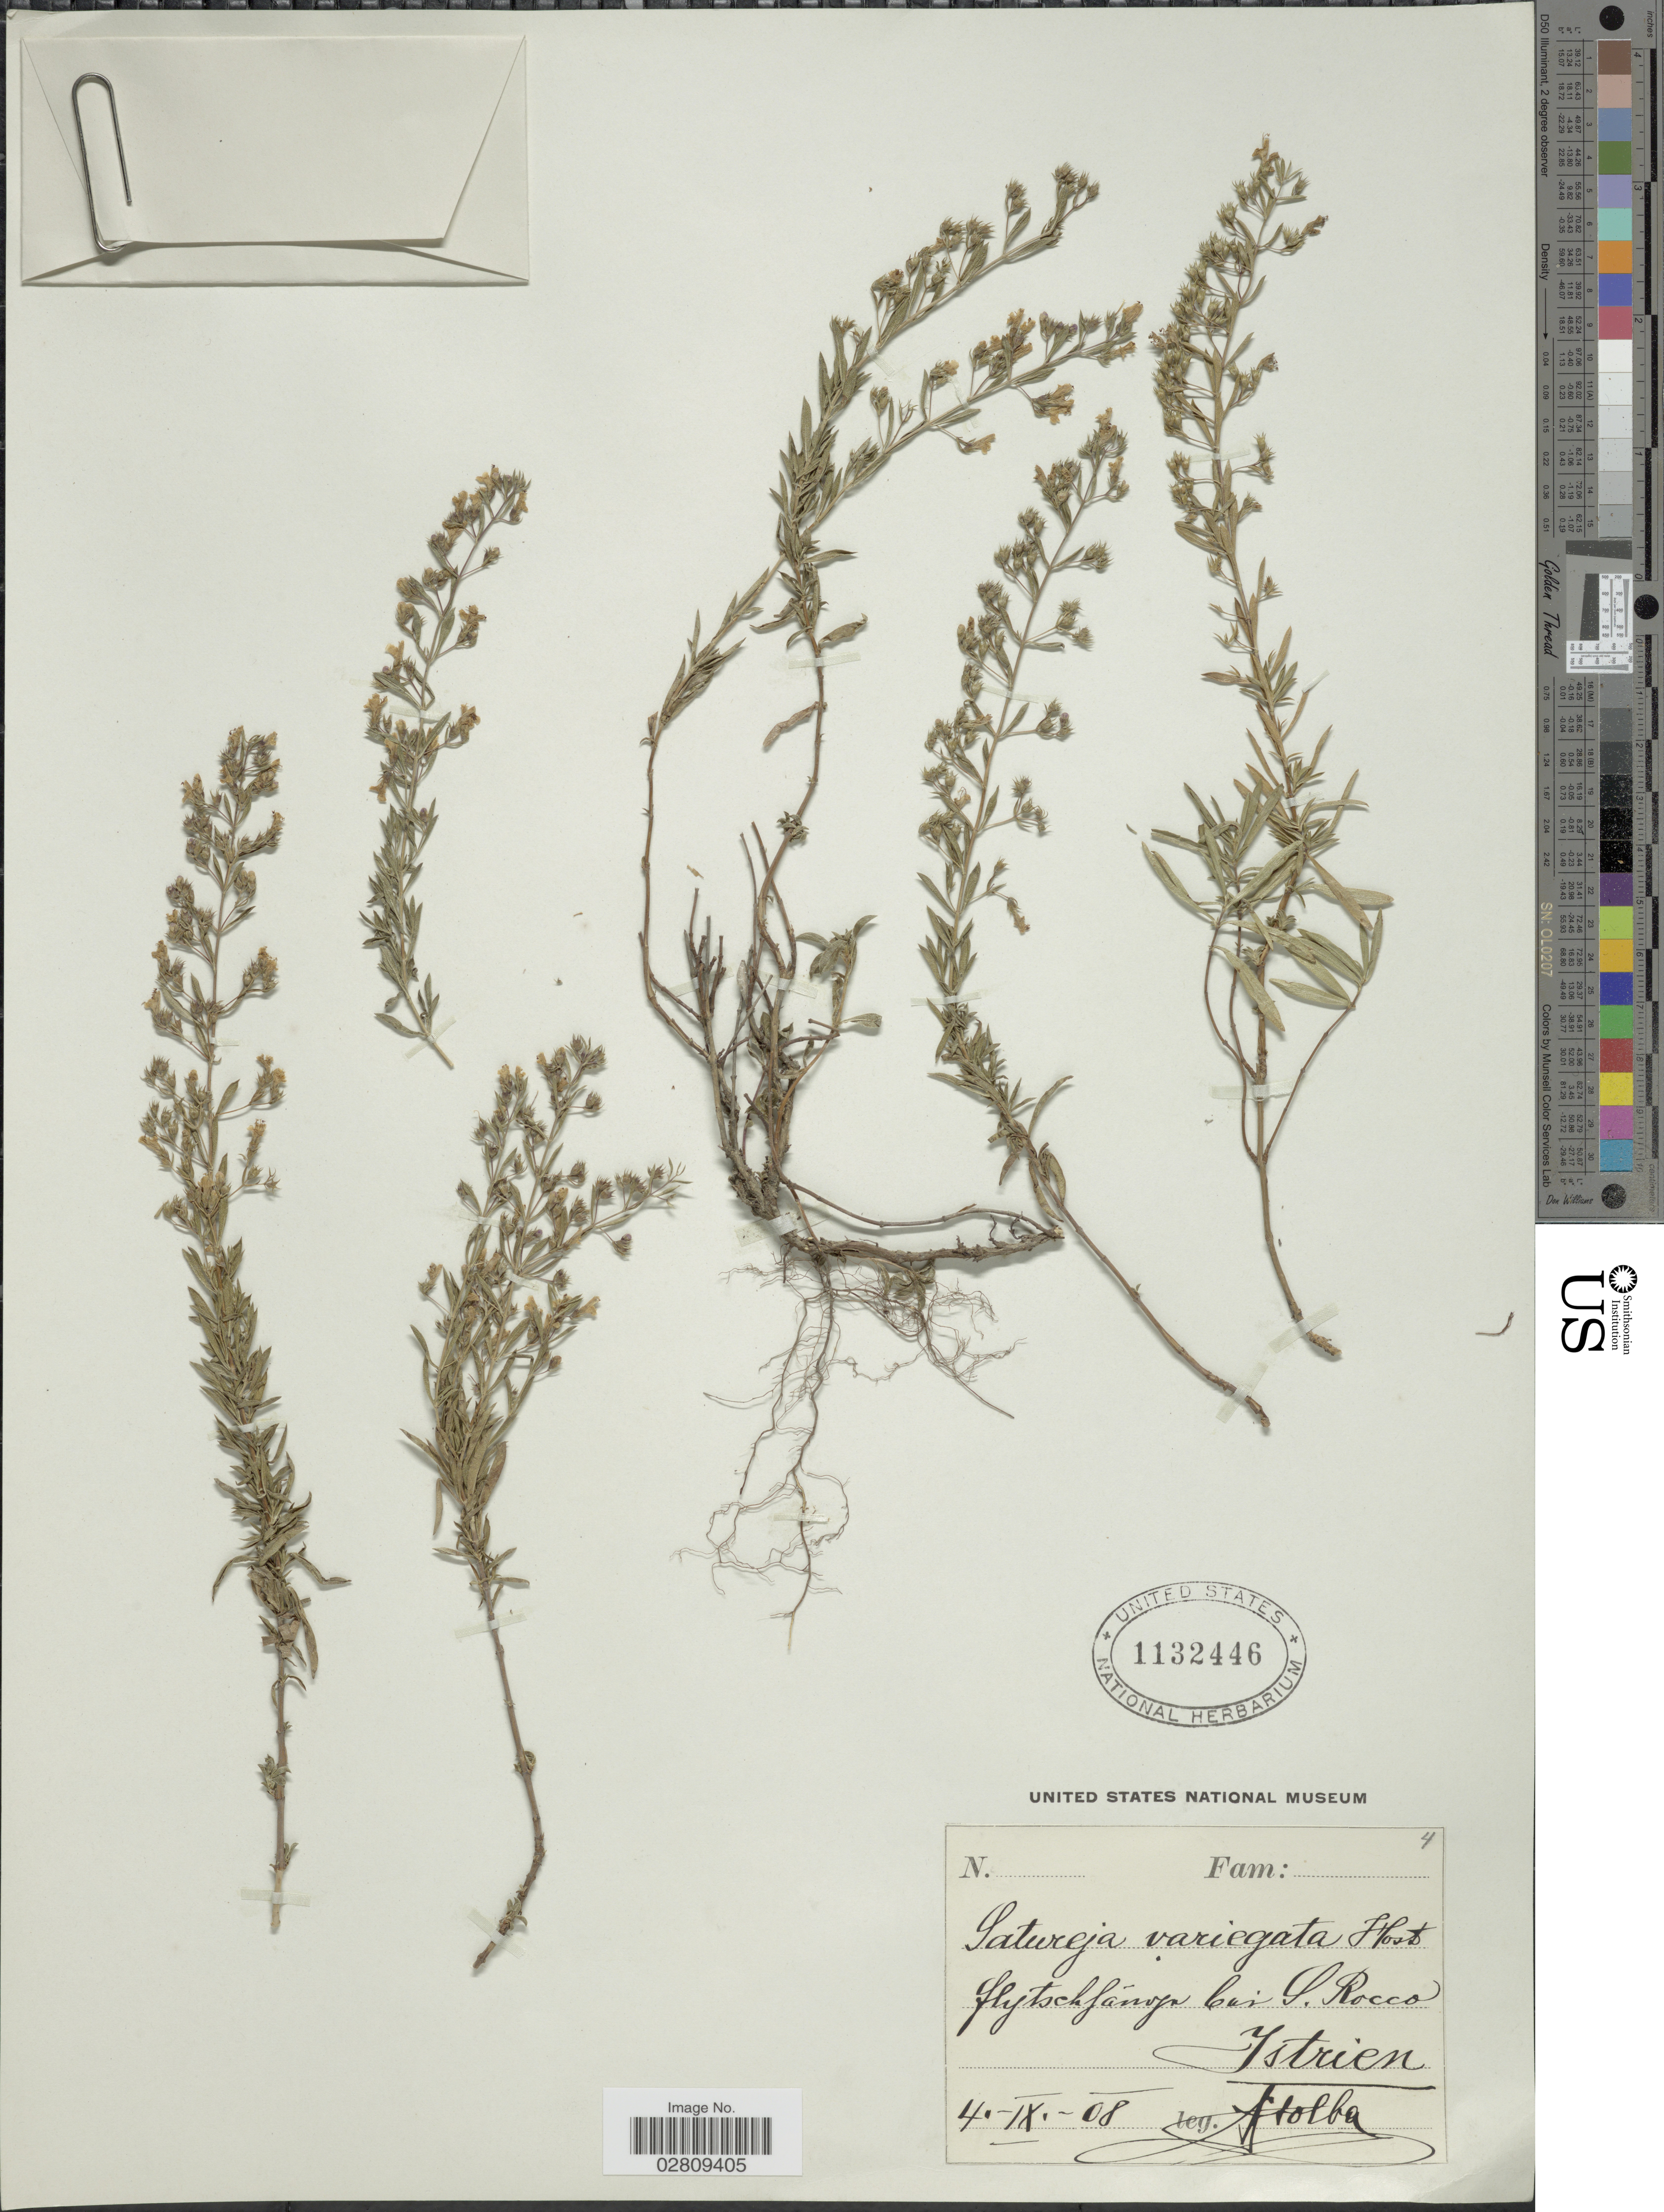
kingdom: Plantae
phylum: Tracheophyta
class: Magnoliopsida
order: Lamiales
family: Lamiaceae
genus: Satureja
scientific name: Satureja montana subsp. variegata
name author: (Host) P.W. Ball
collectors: Stolba, F.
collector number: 4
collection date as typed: Transcribed d/m/y: 4/9/8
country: Croatia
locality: Istrien, [illegible] S. Rocco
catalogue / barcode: US 1132446